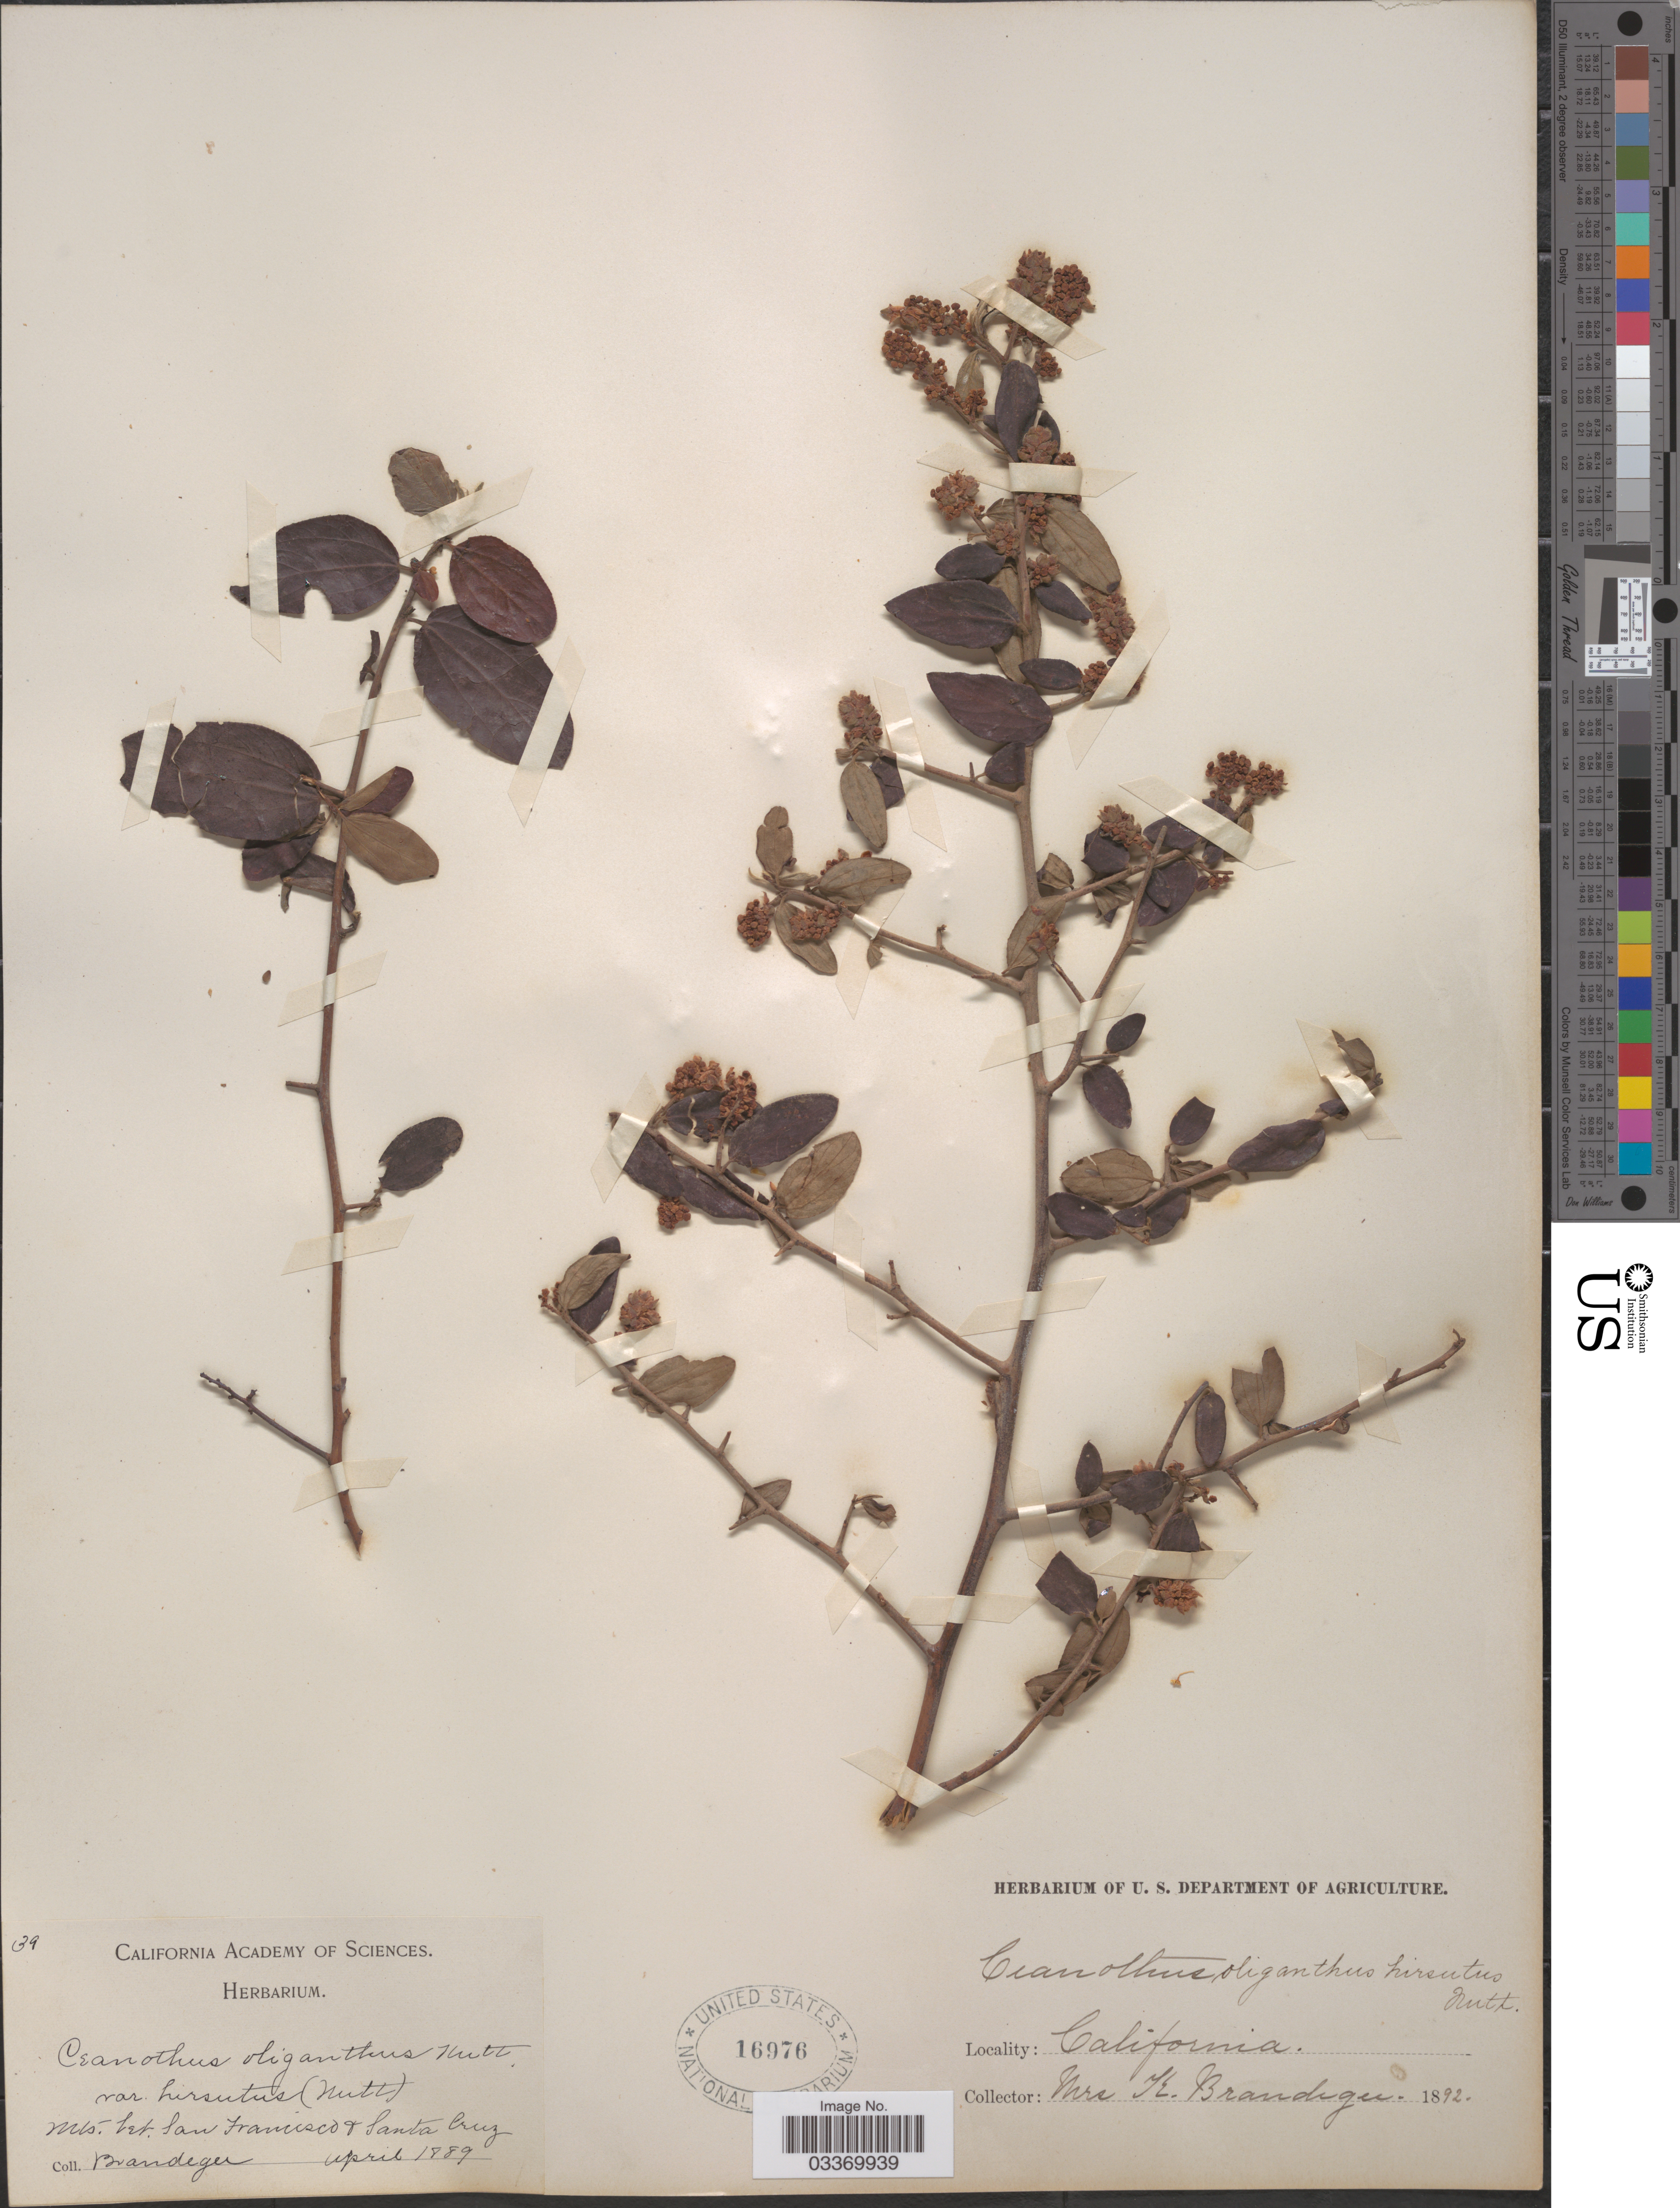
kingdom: Plantae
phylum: Tracheophyta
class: Magnoliopsida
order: Rosales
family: Rhamnaceae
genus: Ceanothus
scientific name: Ceanothus oliganthus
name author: Nutt.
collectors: K. Brandegee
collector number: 39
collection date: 1889-04/1892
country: United States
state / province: California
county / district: San Francisco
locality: Mts. bet. San Francisco & Santa Cruz.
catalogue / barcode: US 16976